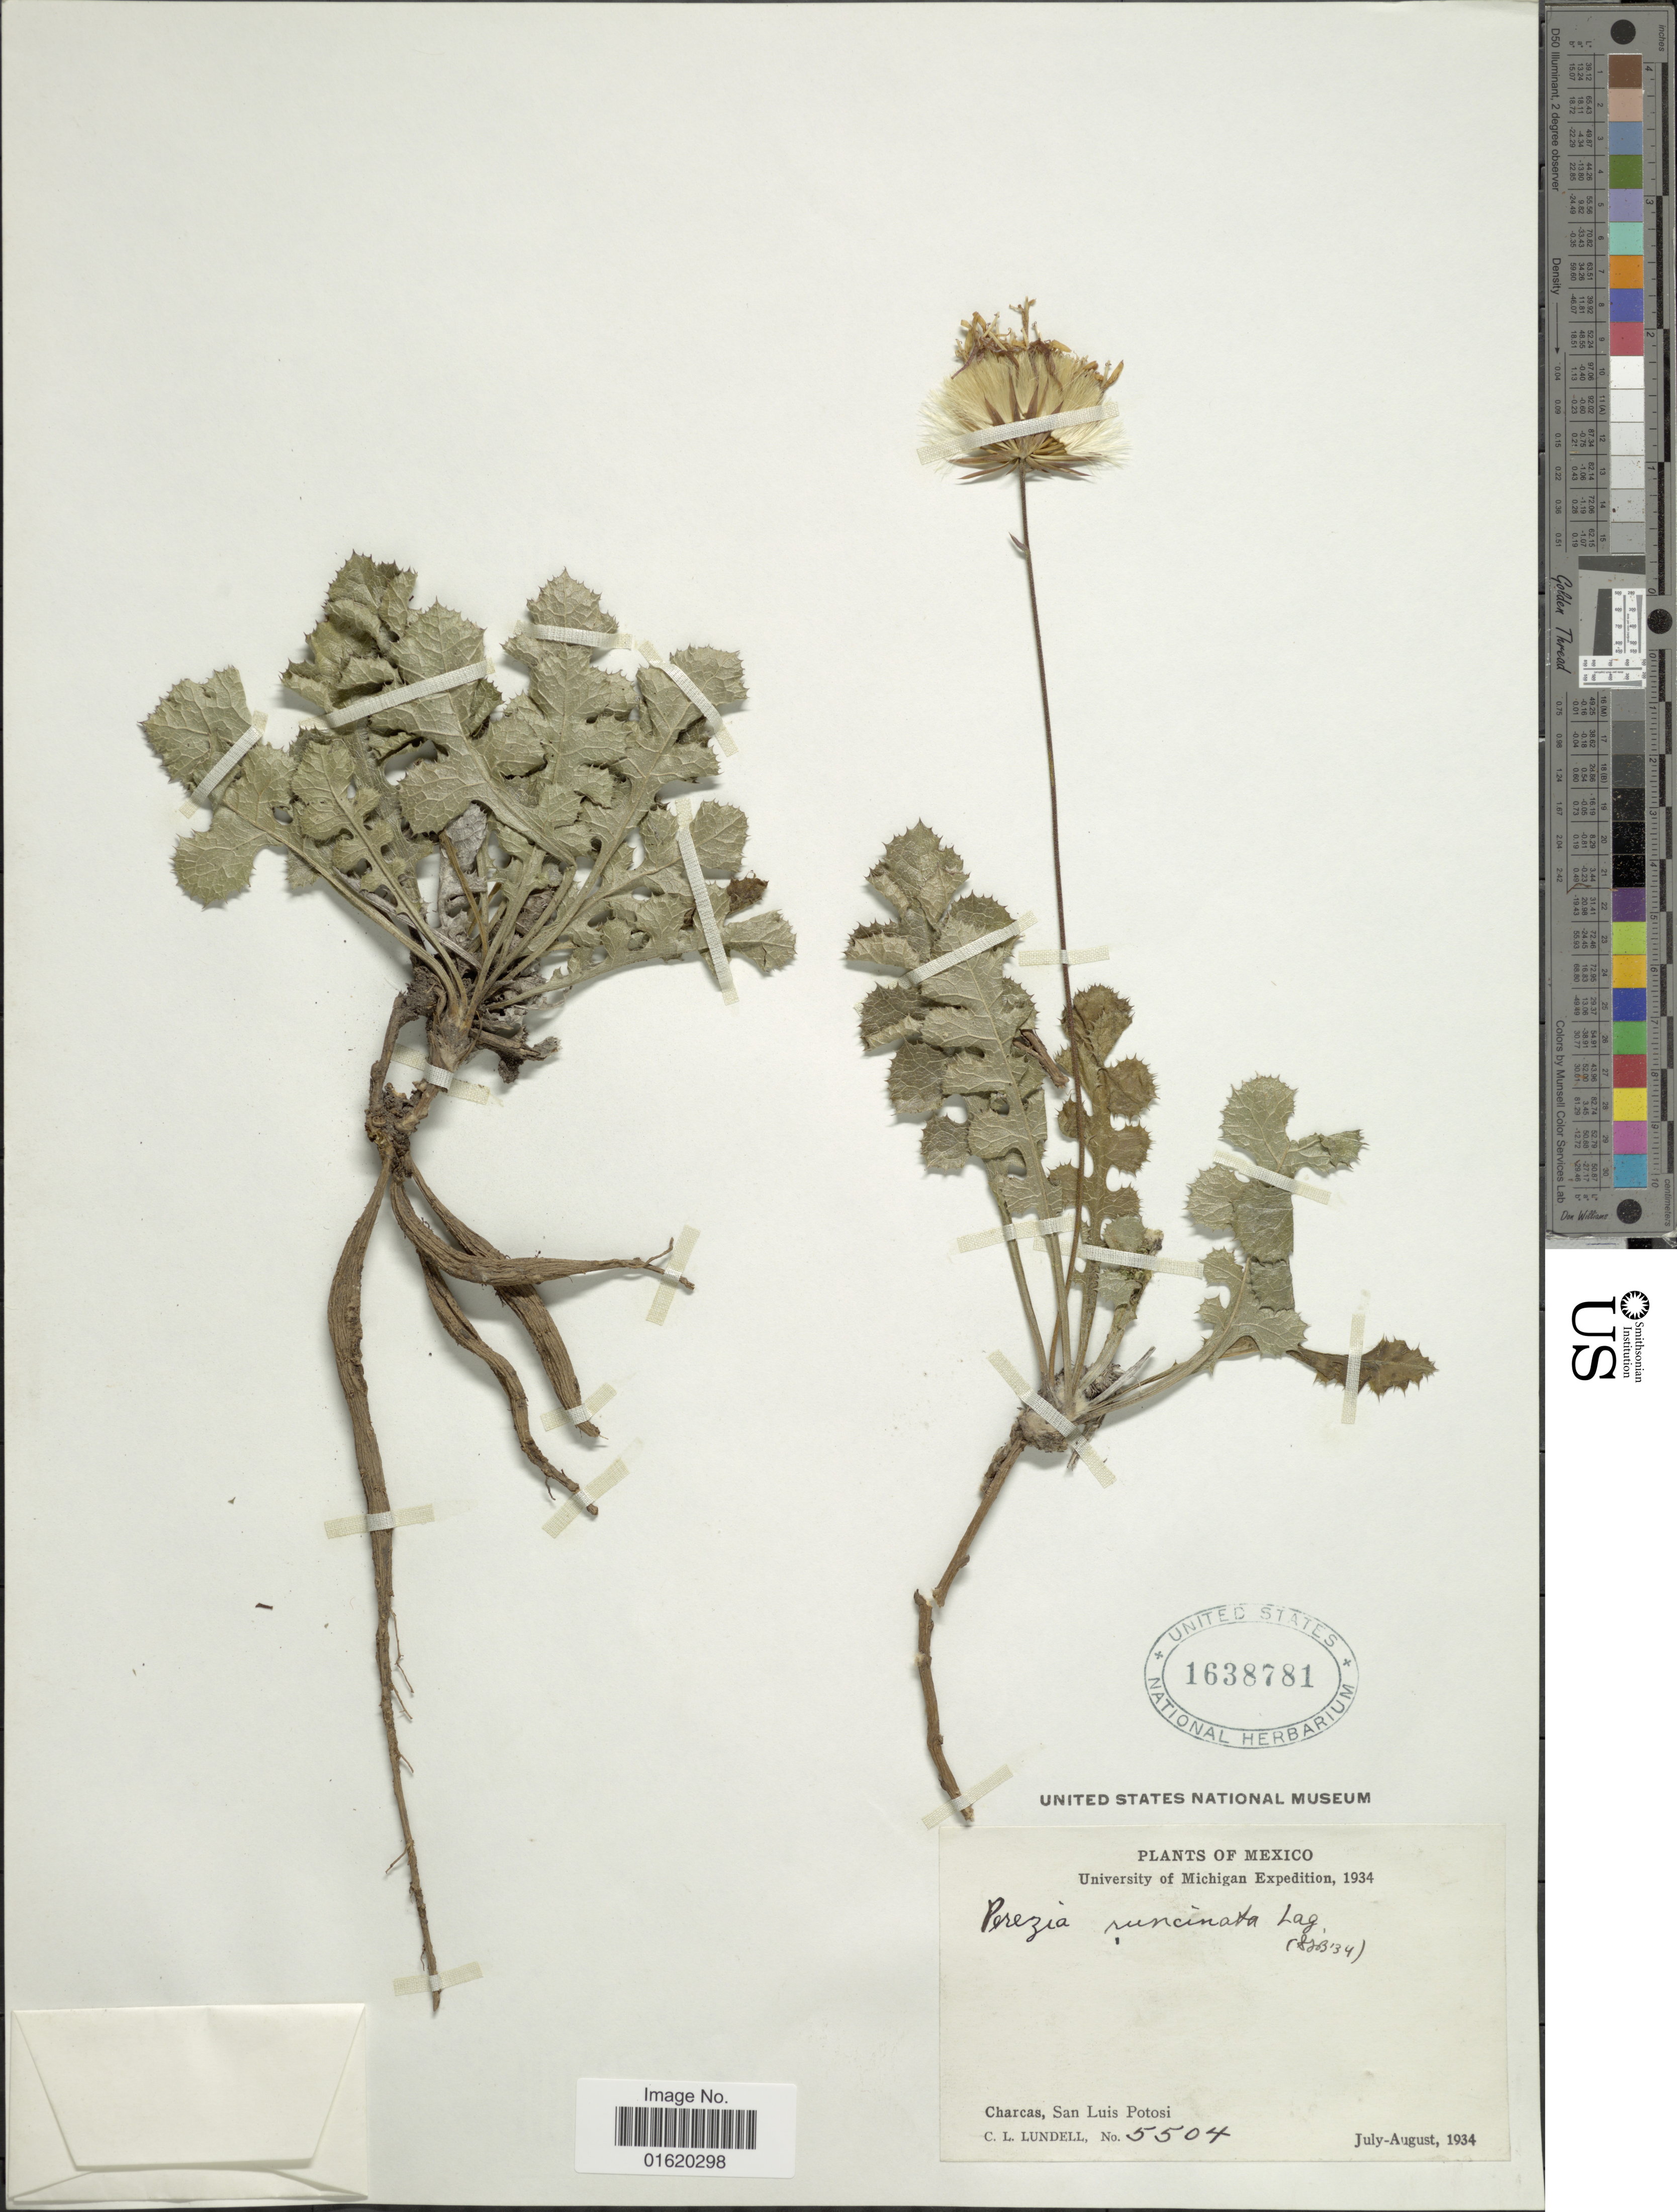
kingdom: Plantae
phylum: Tracheophyta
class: Magnoliopsida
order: Asterales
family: Asteraceae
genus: Acourtia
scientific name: Acourtia runcinata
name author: (D. Don) B.L. Turner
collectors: C. L. Lundell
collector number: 5504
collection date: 1934-07/1934-08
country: Mexico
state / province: San Luis Potosí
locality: Charcas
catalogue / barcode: US 1638781